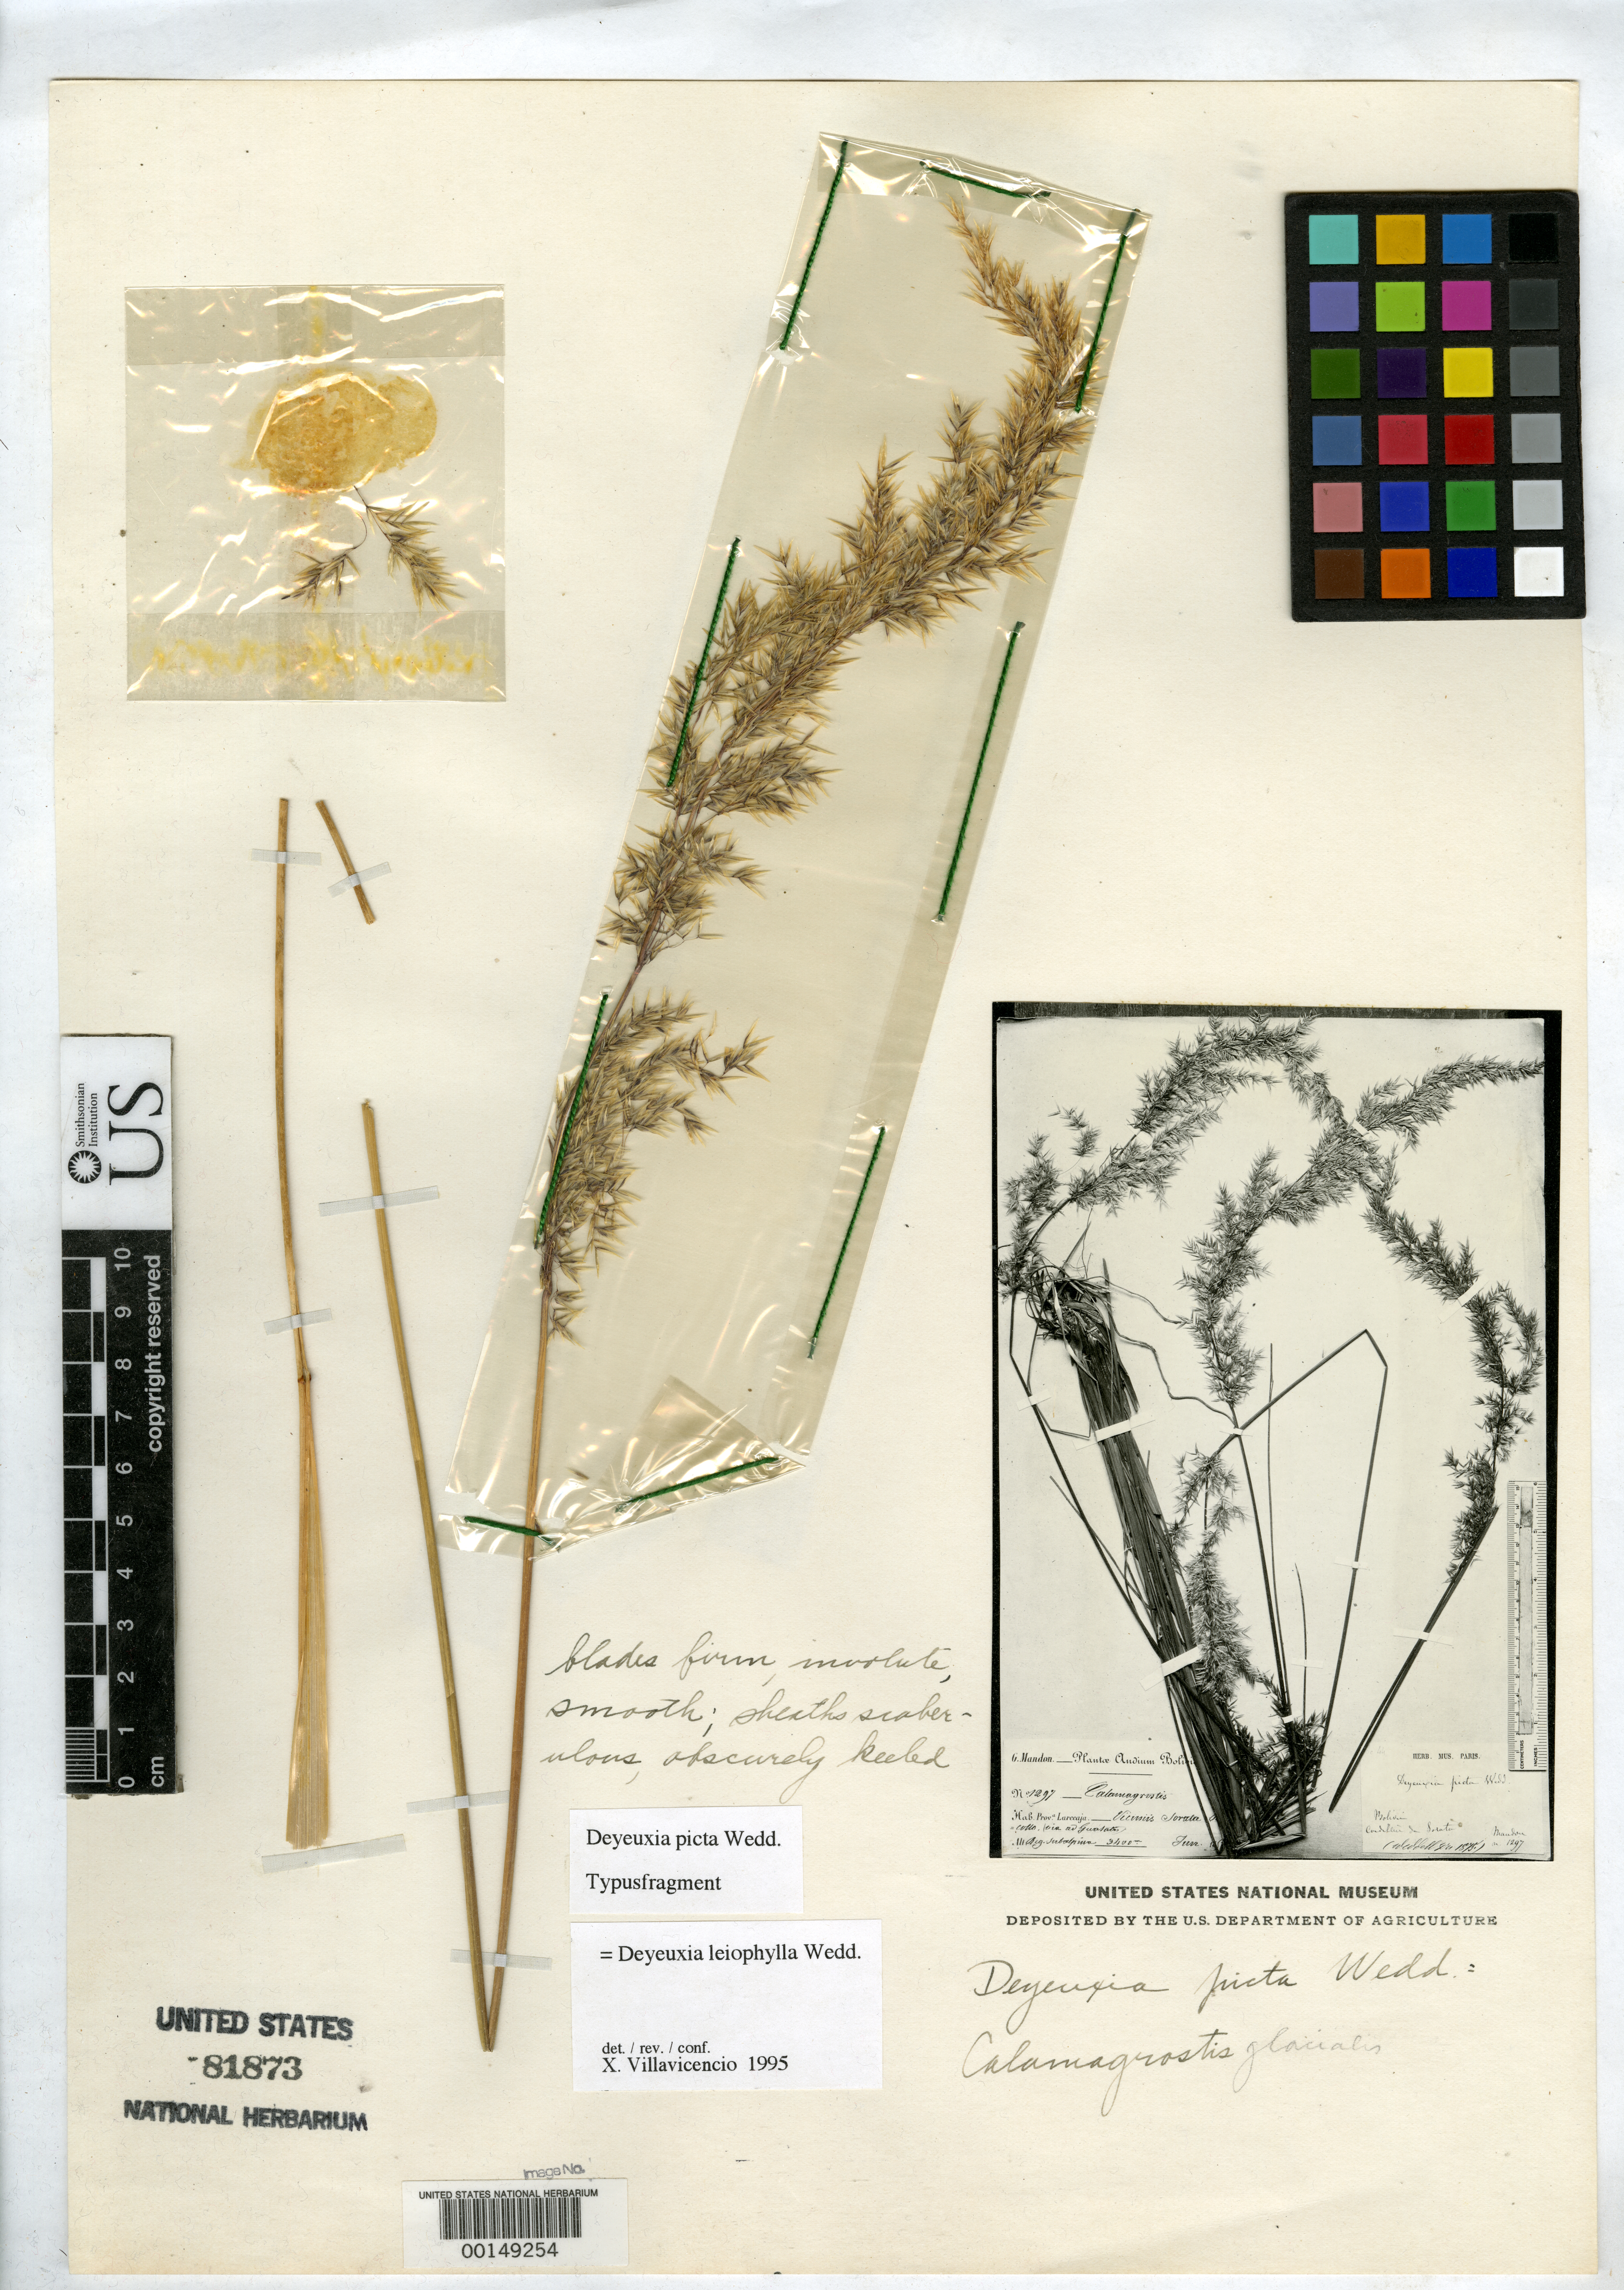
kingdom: Plantae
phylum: Tracheophyta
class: Liliopsida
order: Poales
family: Poaceae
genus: Deyeuxia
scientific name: Deyeuxia picta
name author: Wedd.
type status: Type Collection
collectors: G. Mandon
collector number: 1297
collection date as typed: Jun 185-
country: Bolivia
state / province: La Paz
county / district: Larecaja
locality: Vicinis Sorata.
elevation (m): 3400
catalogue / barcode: US 81873